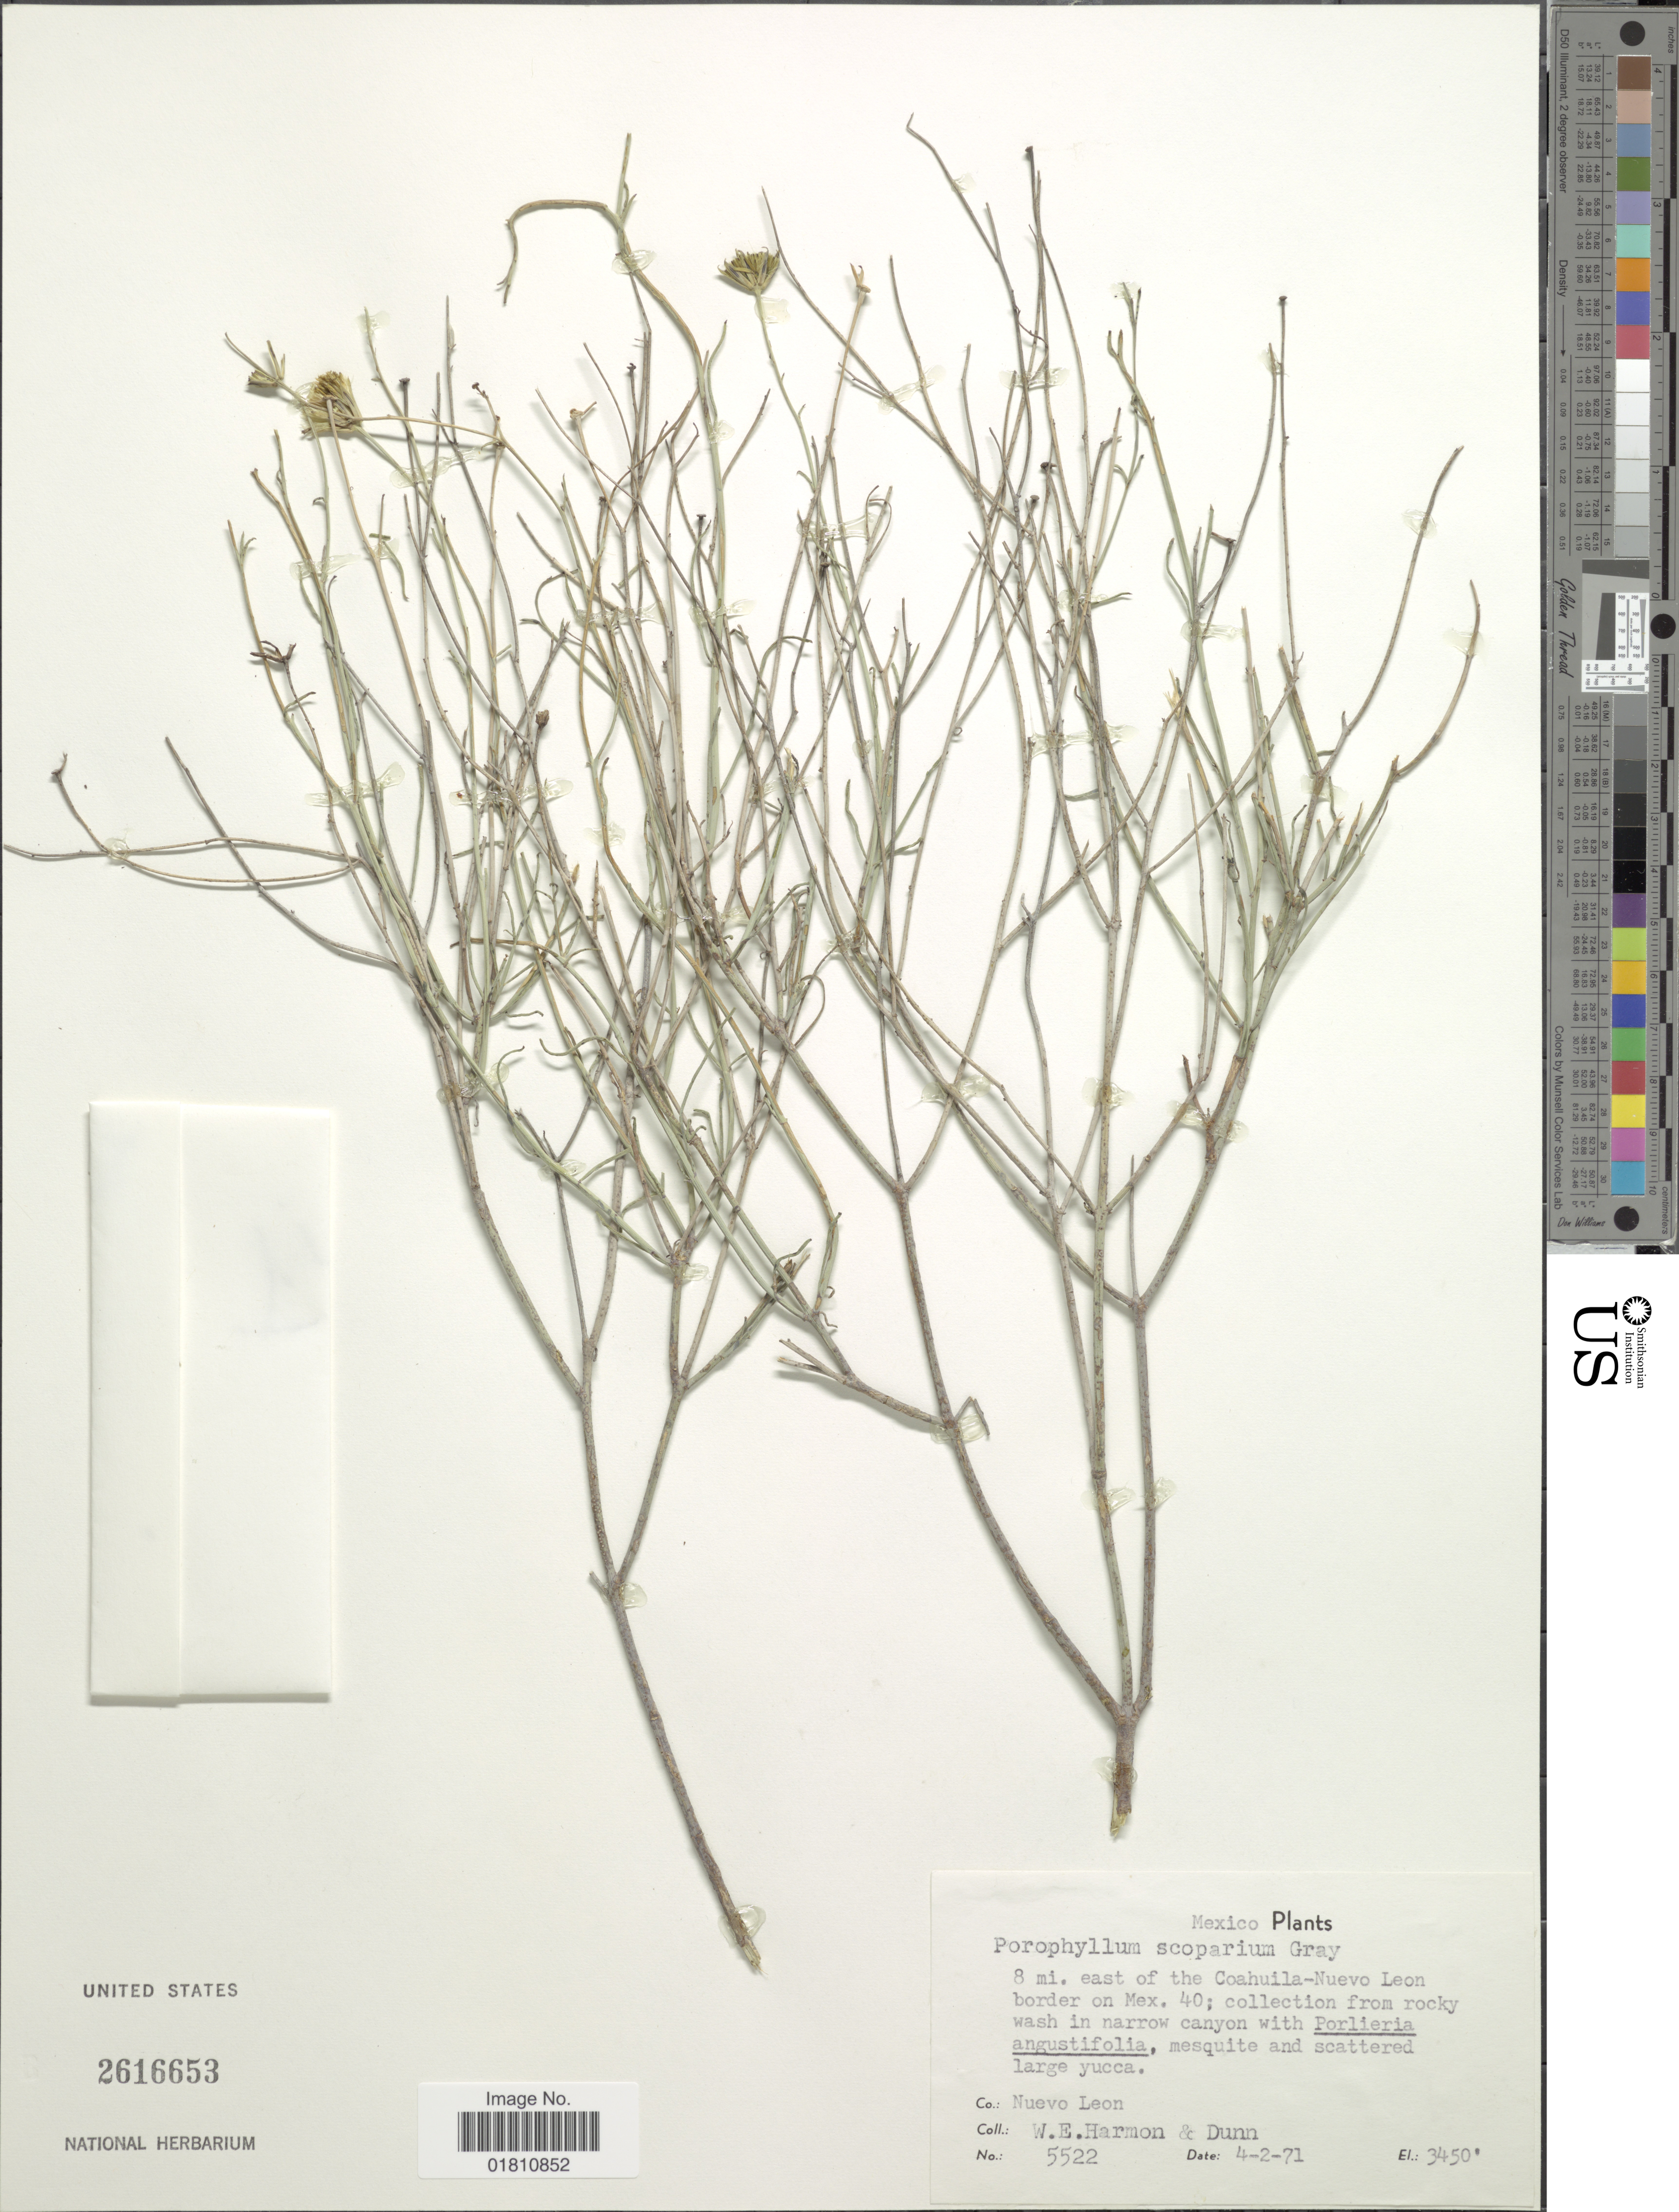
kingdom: Plantae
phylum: Tracheophyta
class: Magnoliopsida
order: Asterales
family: Asteraceae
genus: Porophyllum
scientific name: Porophyllum scoparium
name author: A. Gray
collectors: W. E. Harmon & Dunn, --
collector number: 5522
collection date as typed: Transcribed d/m/y: 4/2/71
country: Mexico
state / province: Nuevo León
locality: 8 mi. east of the Coahuila-Nuevo Leon border on Mex; collection from rocky wash in narrows canyon.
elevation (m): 1052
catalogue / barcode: US 2616653